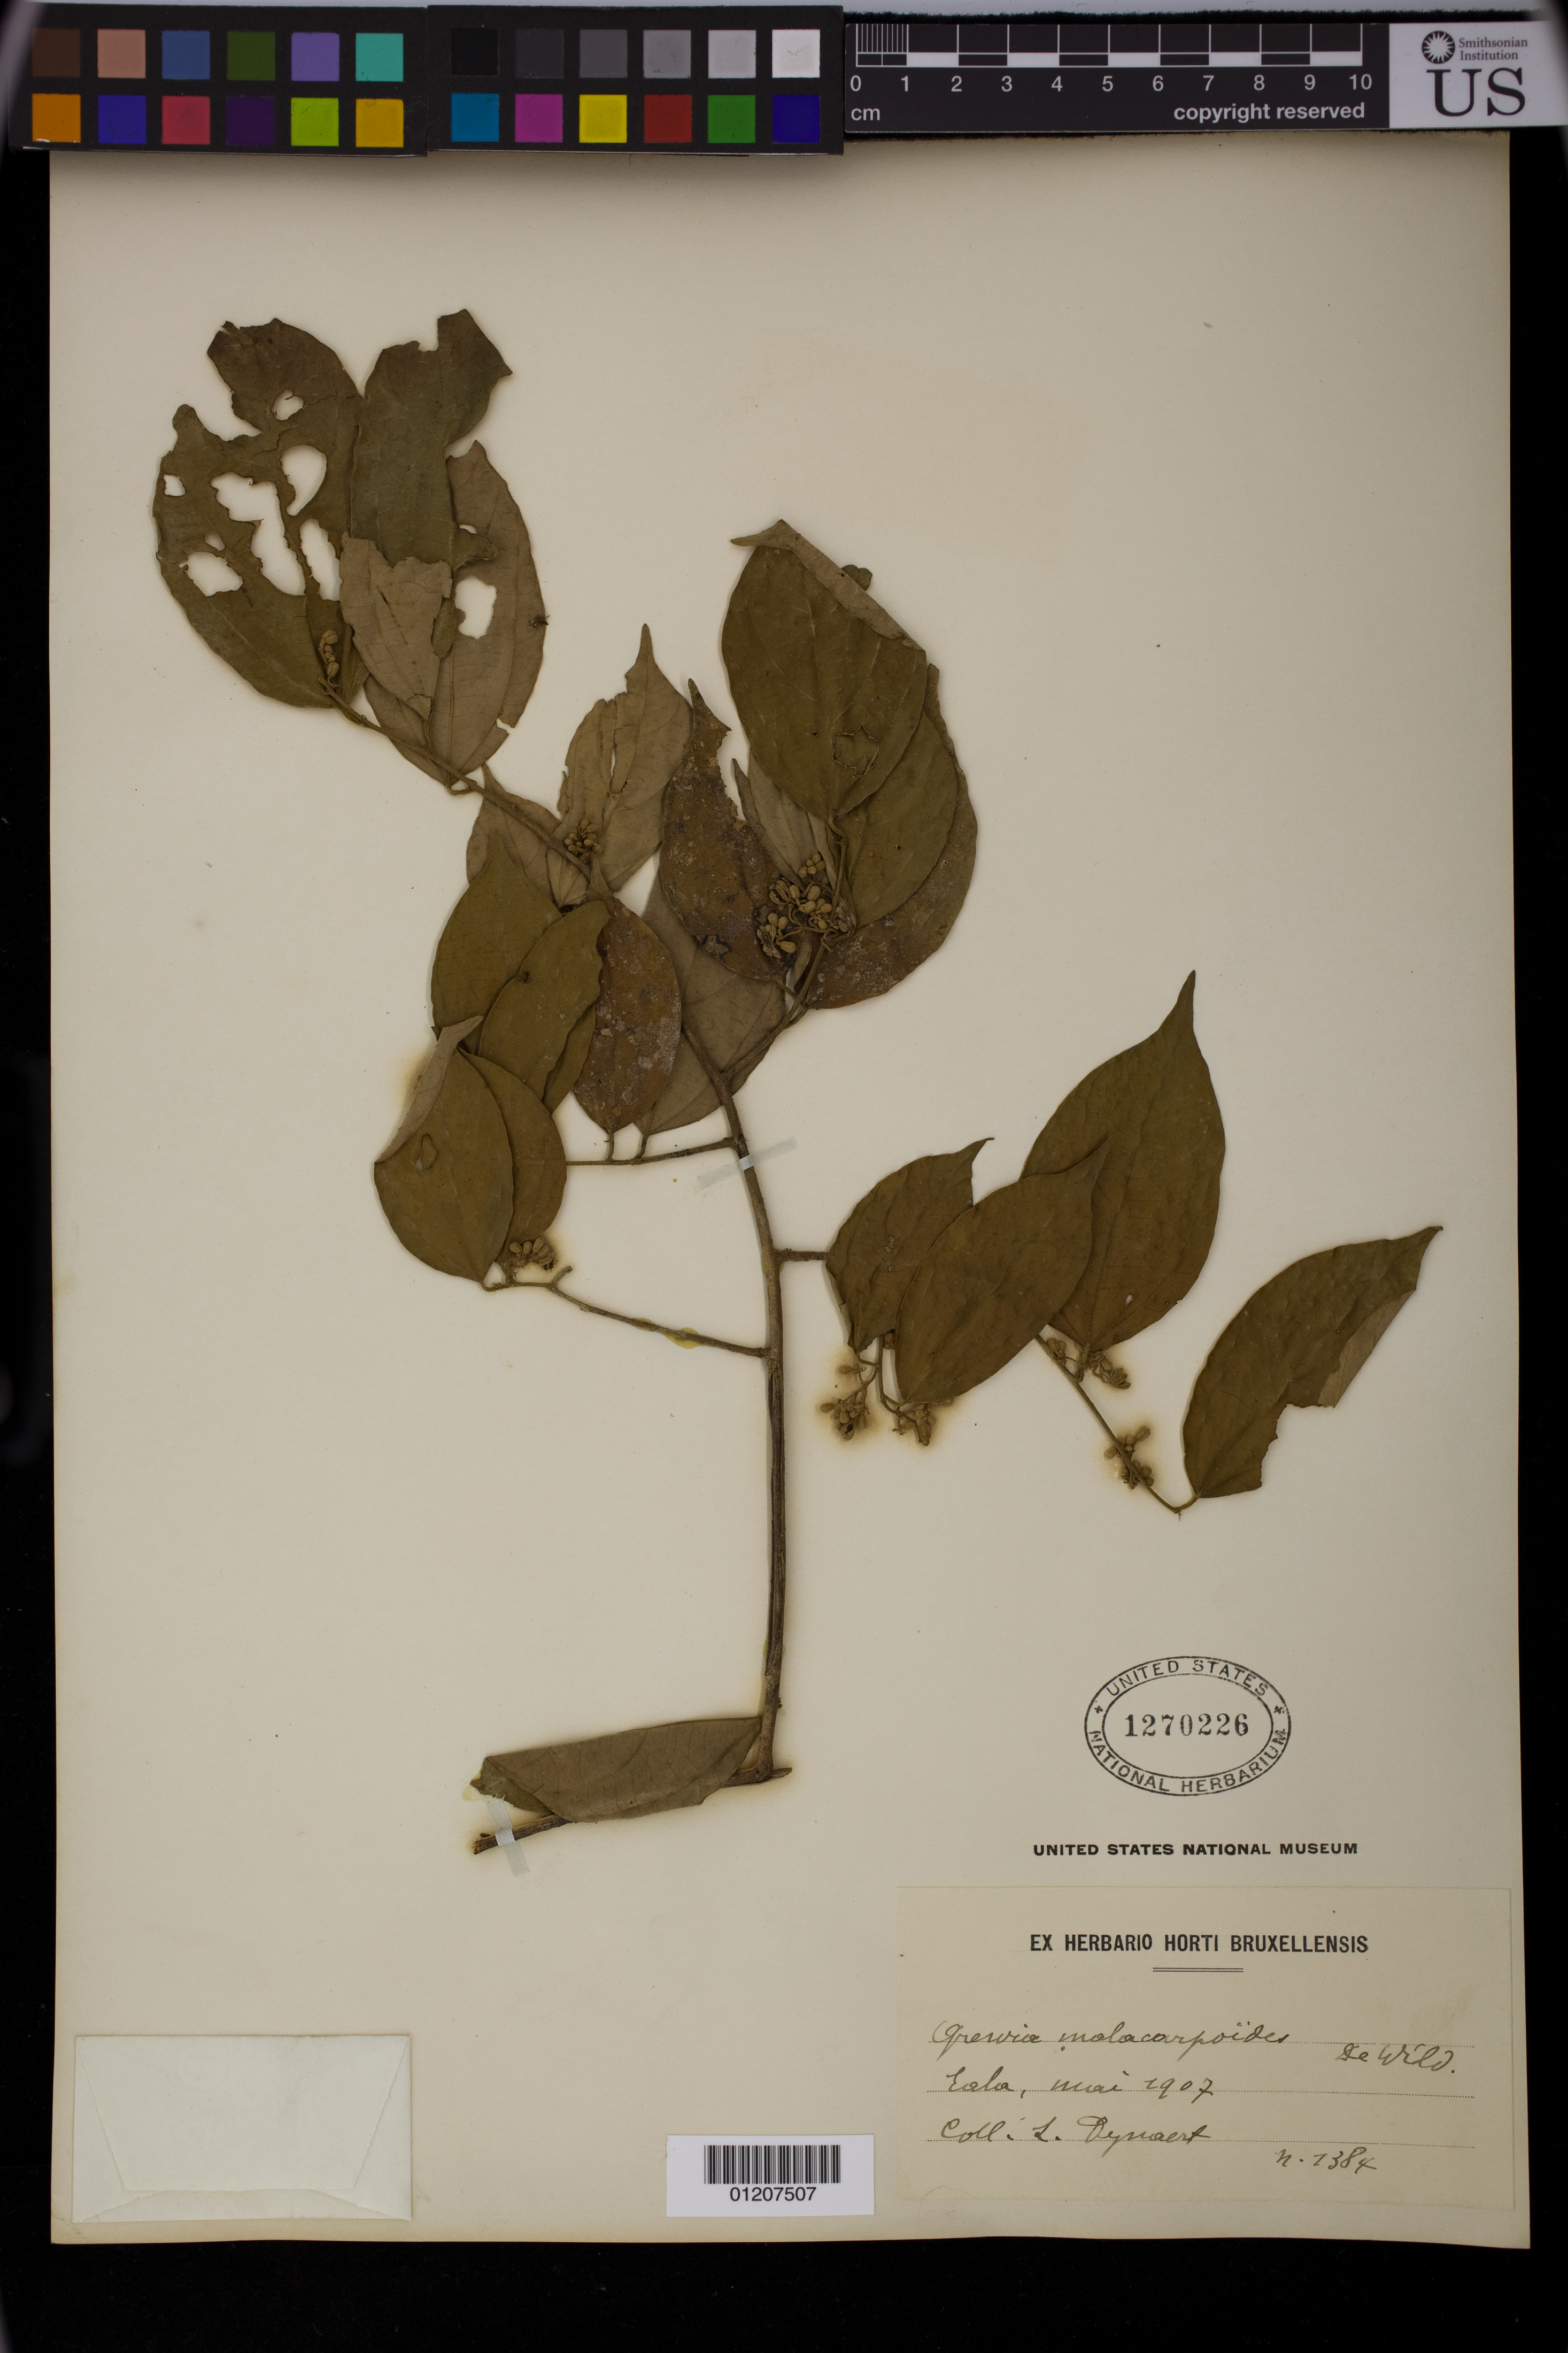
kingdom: Plantae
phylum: Tracheophyta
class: Magnoliopsida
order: Malvales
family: Malvaceae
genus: Microcos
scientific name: Microcos malacocarpa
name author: (Mast.) Burret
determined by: Dorr, L. J., (BOT), Smithsonian Institution - National Museum of Natural History (UNITED STATES)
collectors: L. Pynaert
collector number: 1384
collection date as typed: May 1907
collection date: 1907-05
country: Congo, Democratic Republic of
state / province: Équateur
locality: Eala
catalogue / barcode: US 1270226